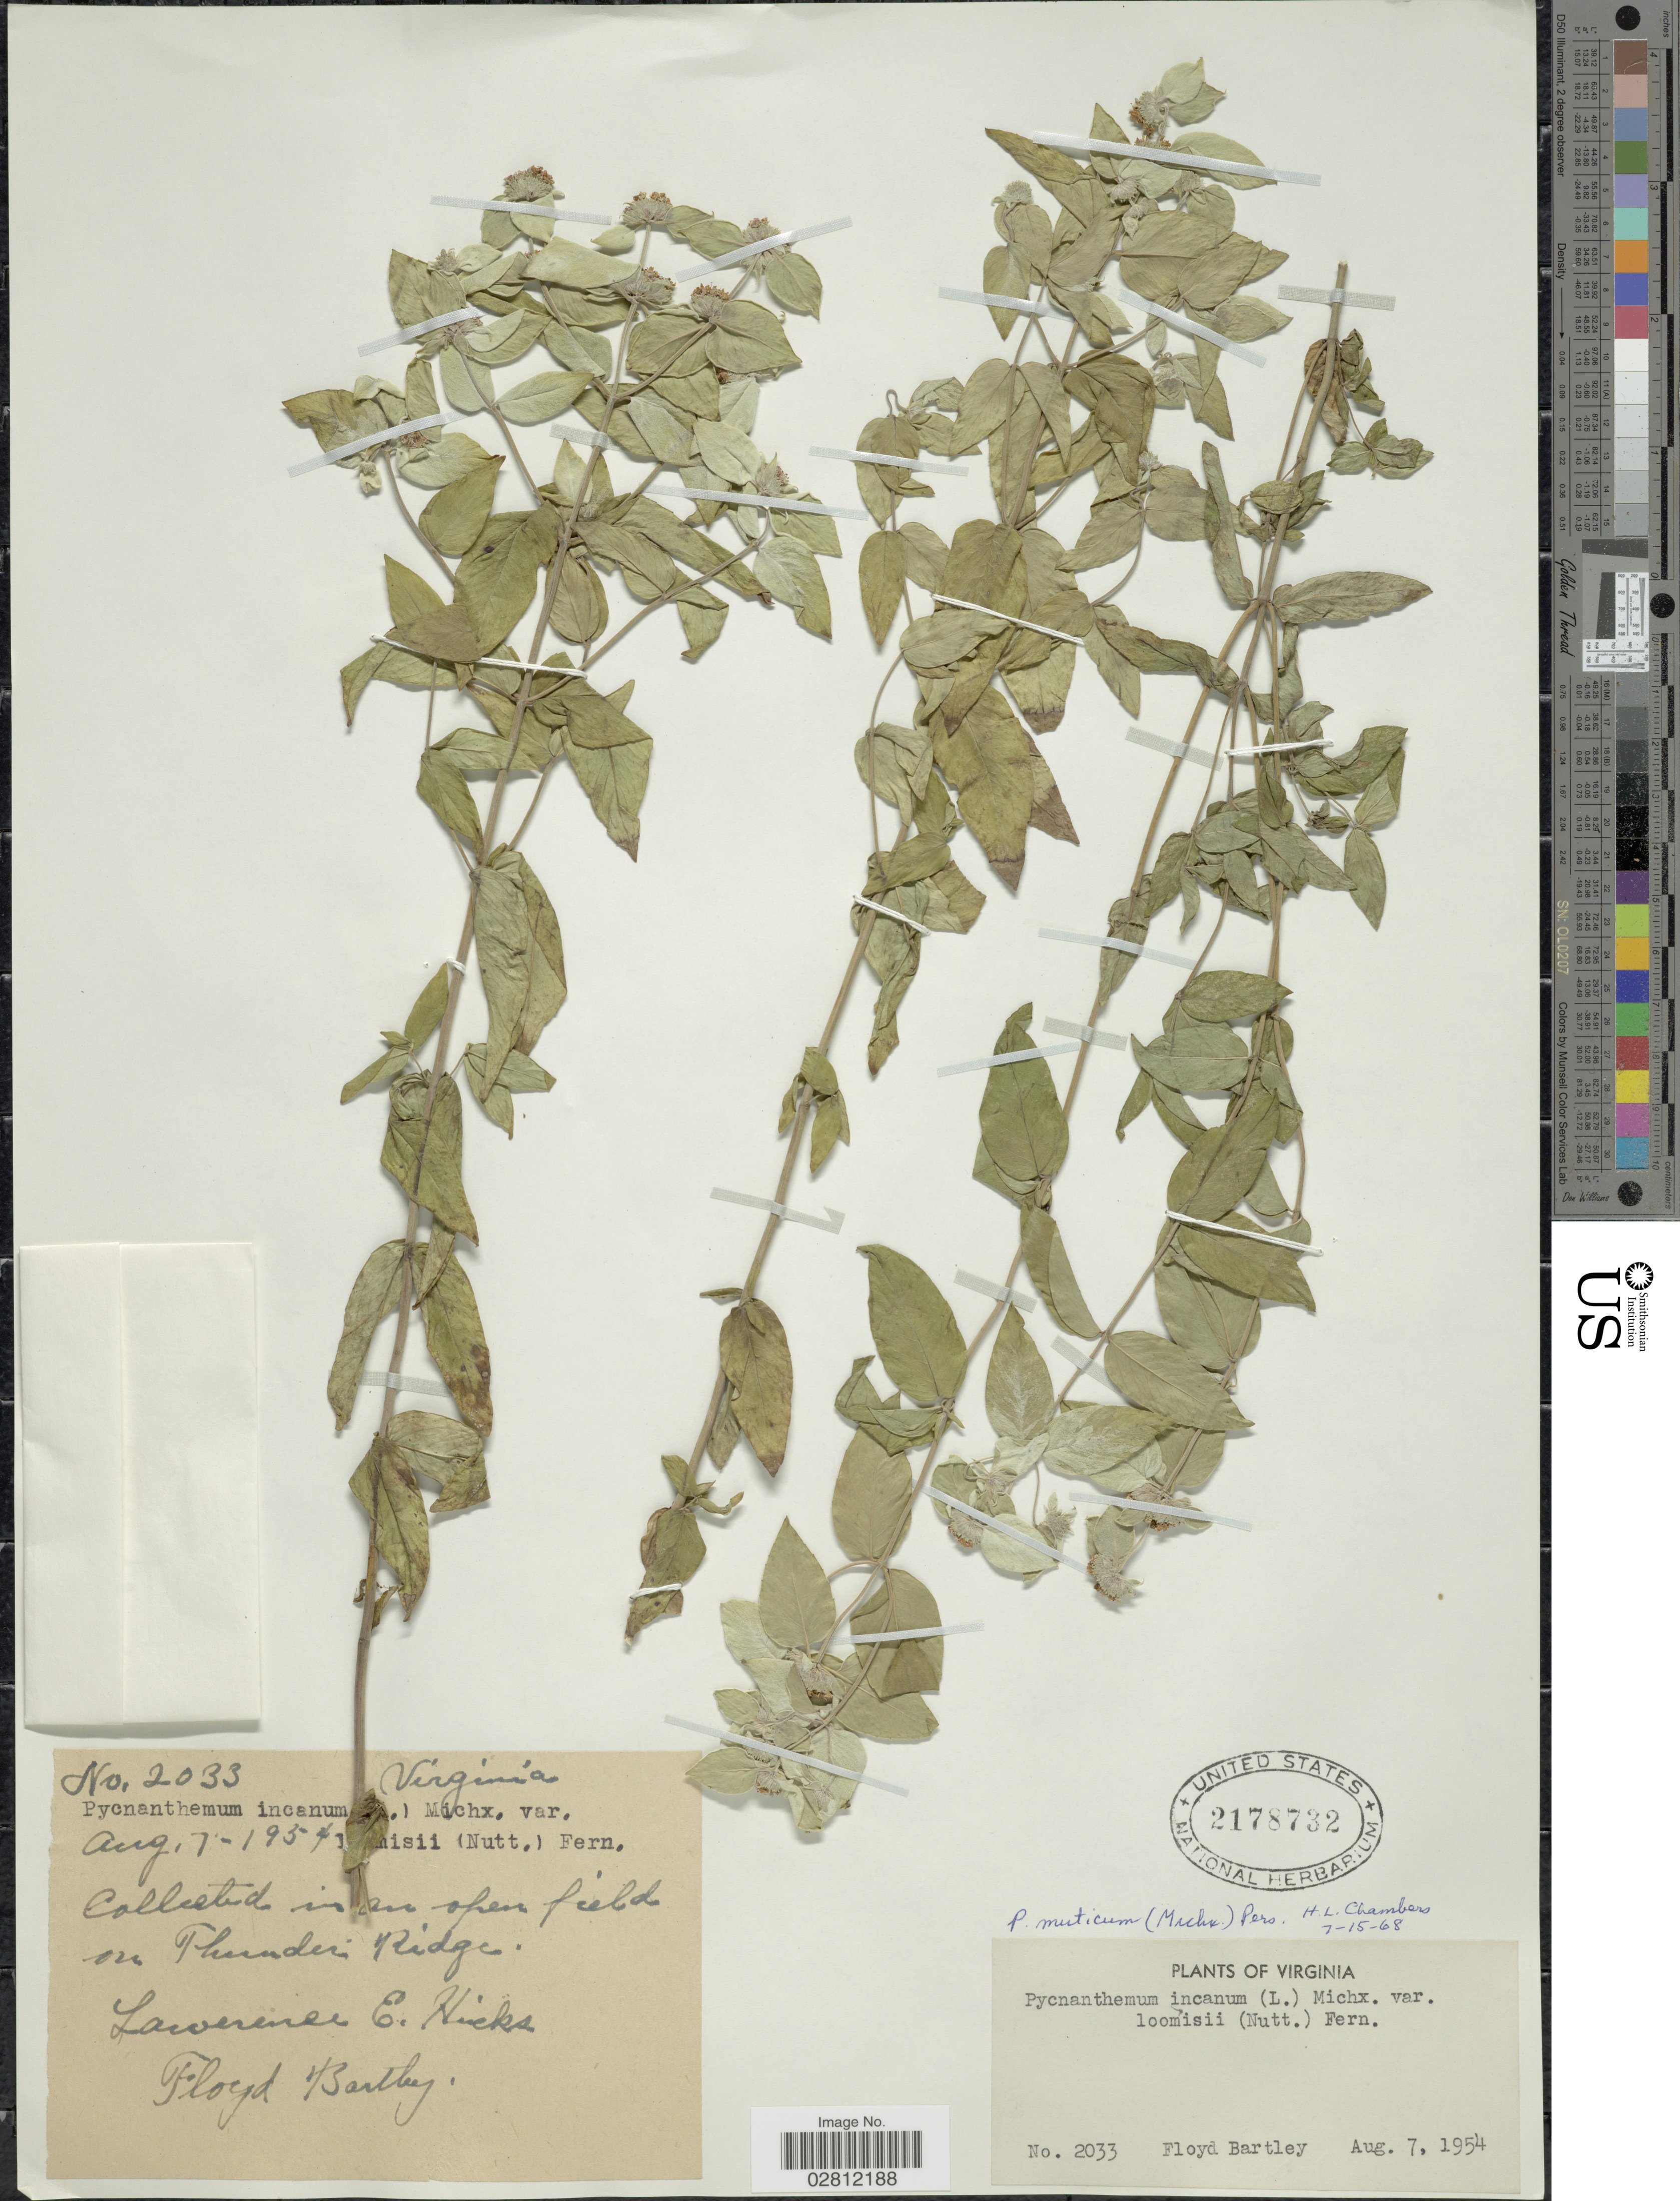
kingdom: Plantae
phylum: Tracheophyta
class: Magnoliopsida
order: Lamiales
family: Lamiaceae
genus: Pycnanthemum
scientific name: Pycnanthemum muticum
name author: (Michx.) Pers.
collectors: F. Bartley & L. E. Hicks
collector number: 2033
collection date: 1954-08-07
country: United States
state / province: Virginia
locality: Open field on Thunder Ridge.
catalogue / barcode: US 2178732